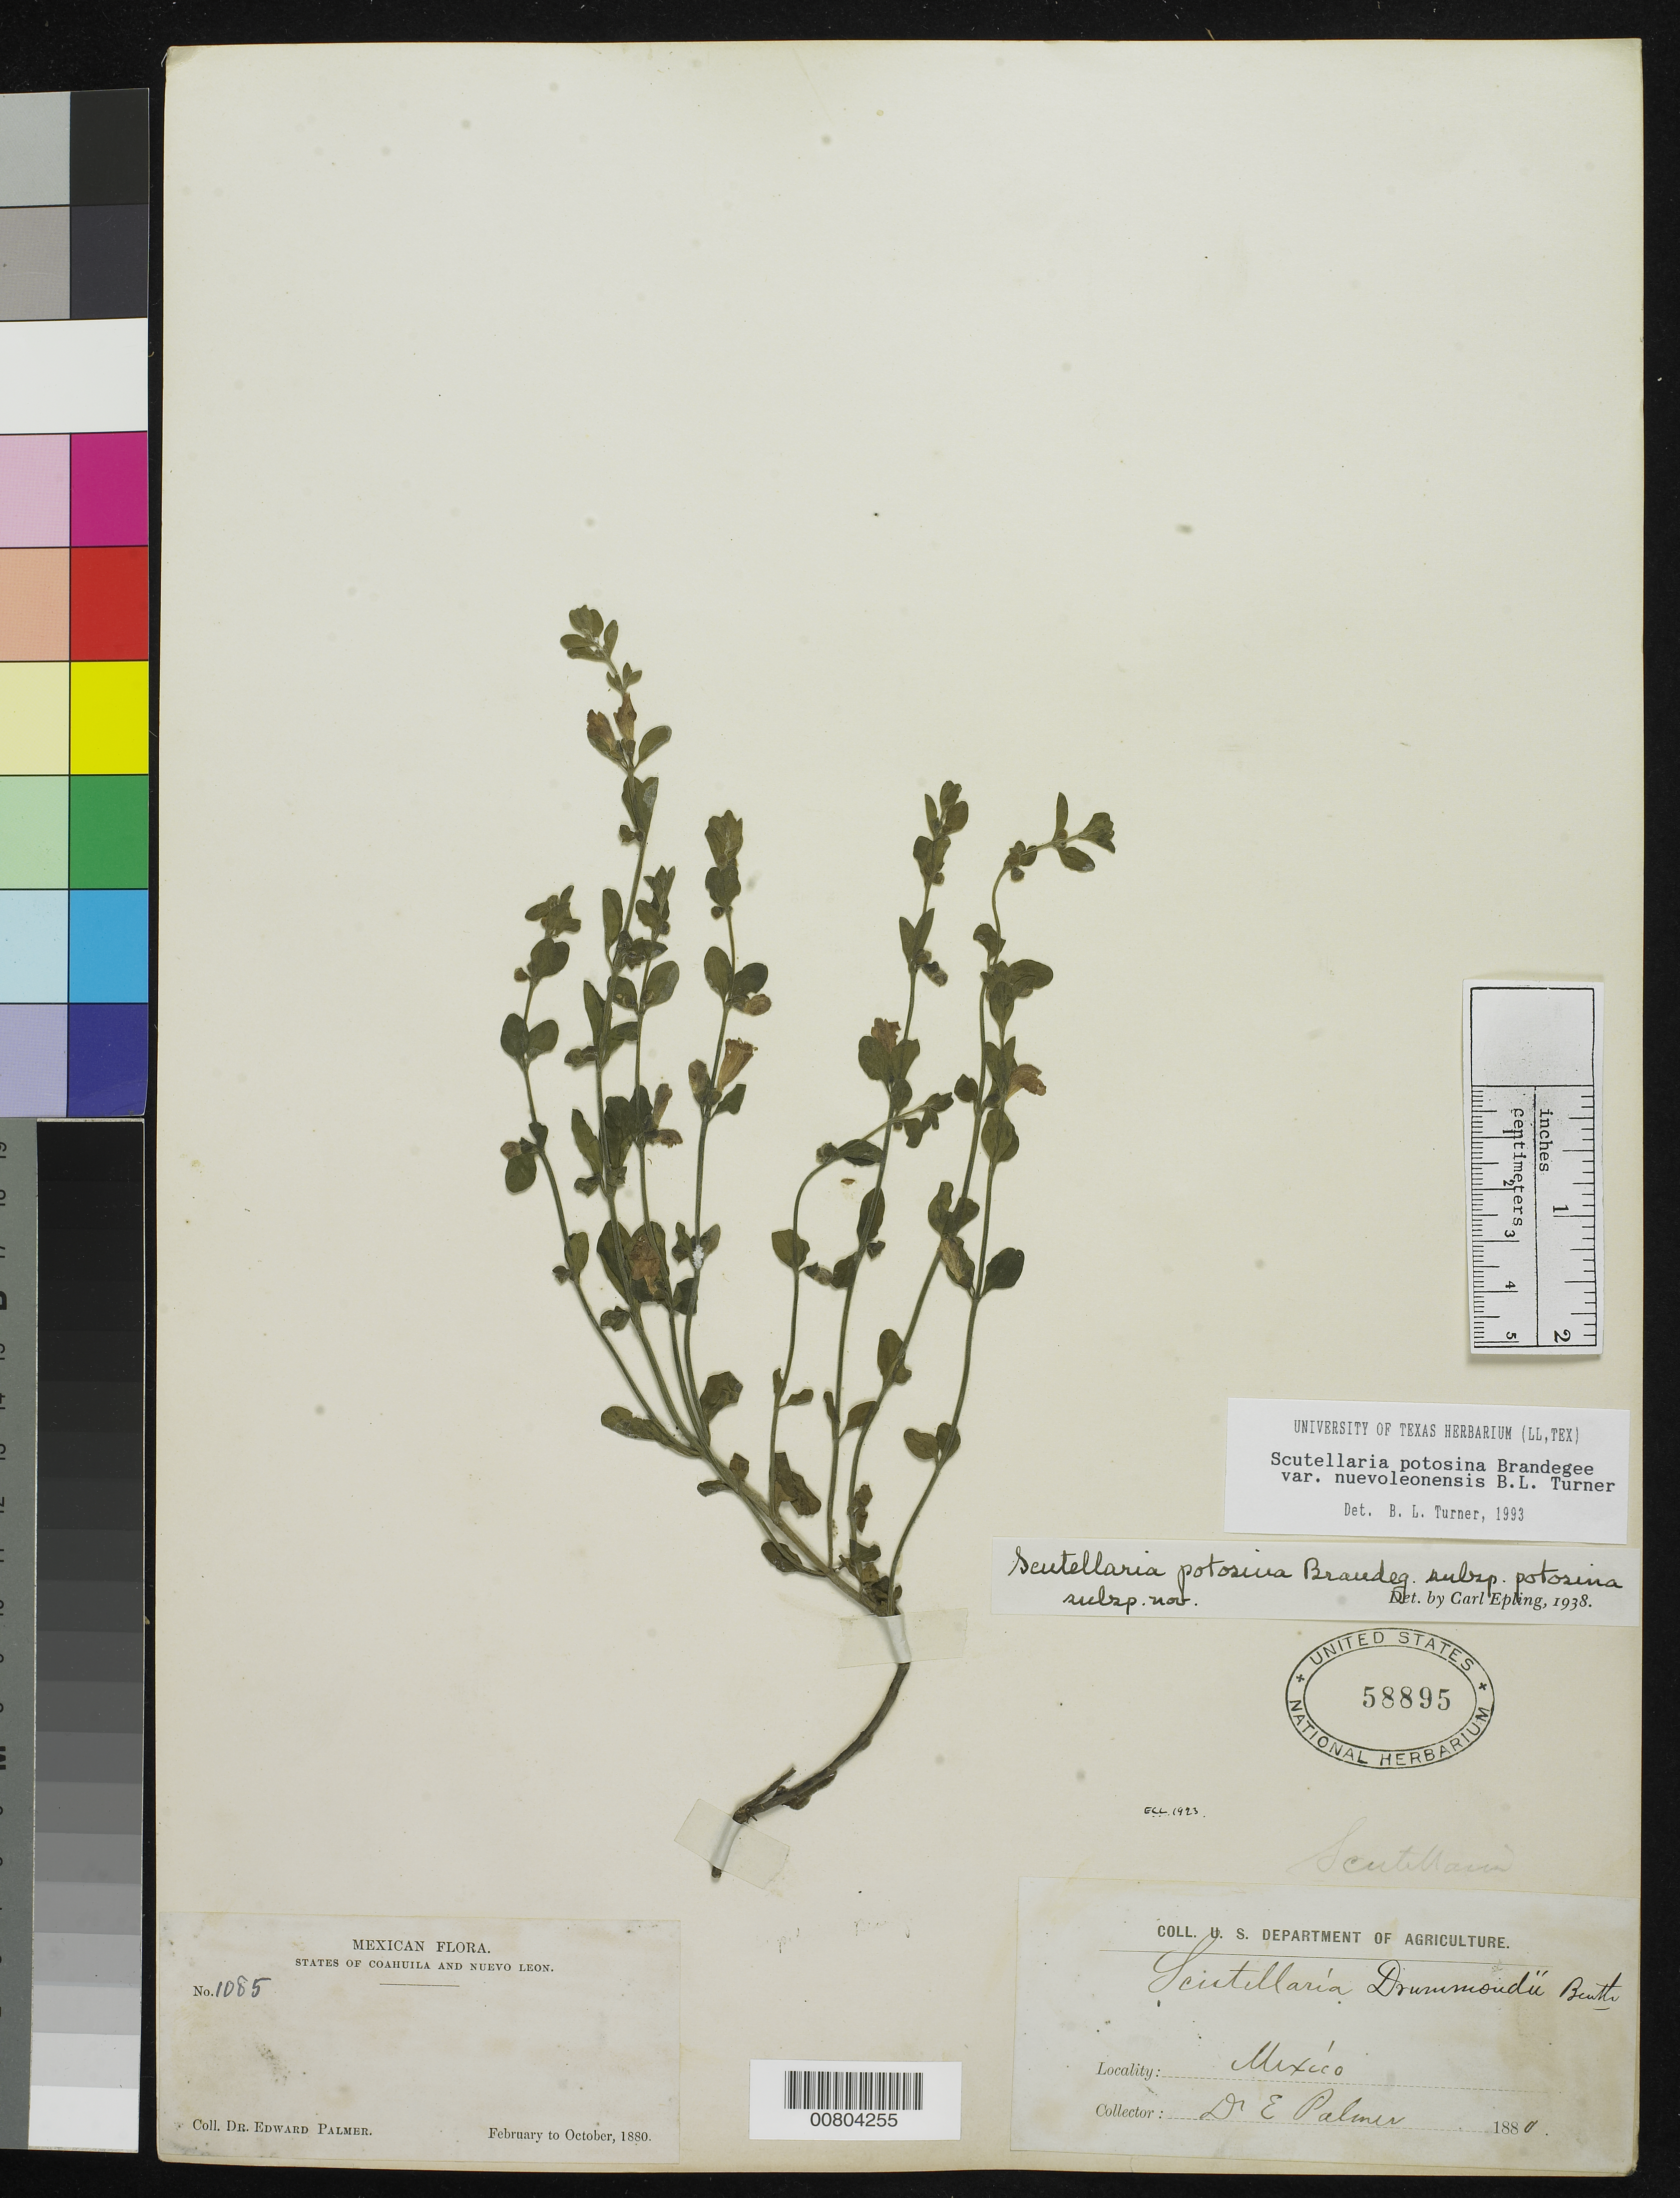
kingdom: Plantae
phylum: Tracheophyta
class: Magnoliopsida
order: Lamiales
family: Lamiaceae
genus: Scutellaria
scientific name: Scutellaria potosina var. nuevoleonensis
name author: Brandegee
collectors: E. Palmer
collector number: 1085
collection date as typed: Feb 1880 to -- Oct 1880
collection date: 1880-02/1880-10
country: Mexico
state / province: Coahuila / Nuevo León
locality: States of Coahuila and Nuevo León.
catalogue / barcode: US 58895